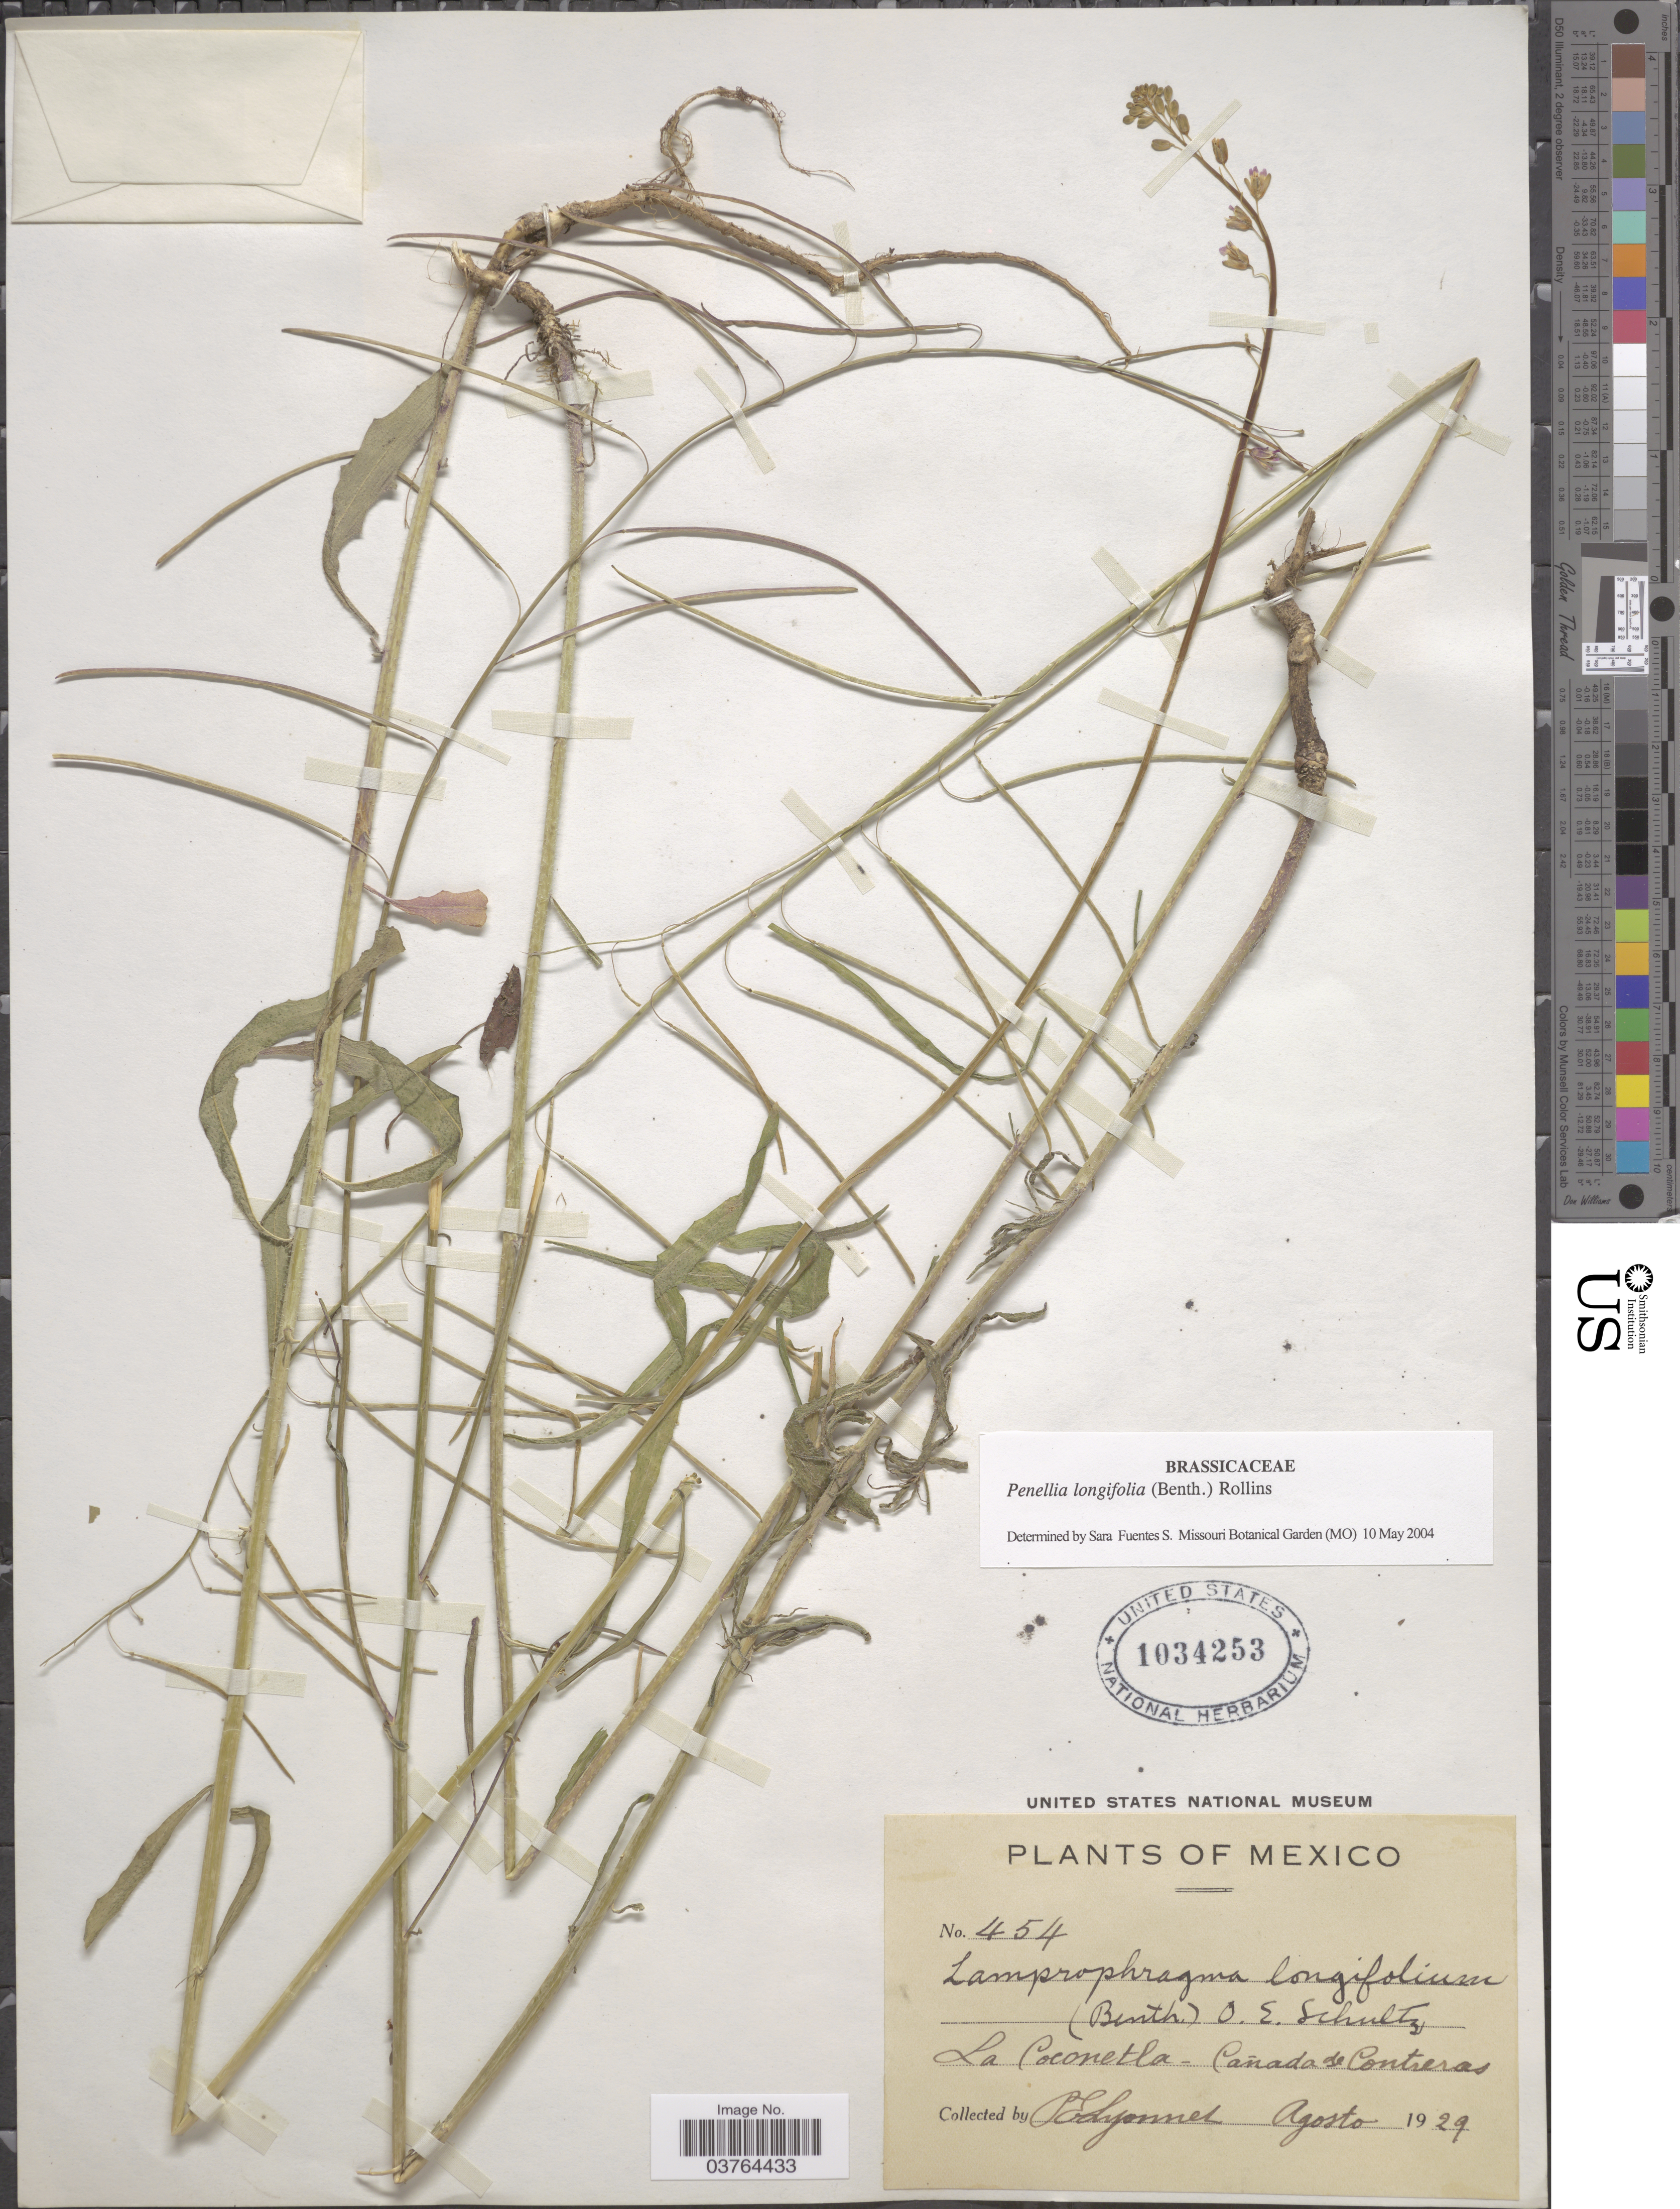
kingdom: Plantae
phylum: Tracheophyta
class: Magnoliopsida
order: Brassicales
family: Brassicaceae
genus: Pennellia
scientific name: Pennellia longifolia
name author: (Benth.) Rollins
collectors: P. Lyonnet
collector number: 454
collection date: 1929-08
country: Mexico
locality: La Coconetla- Cañada de Contreras.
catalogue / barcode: US 1034253